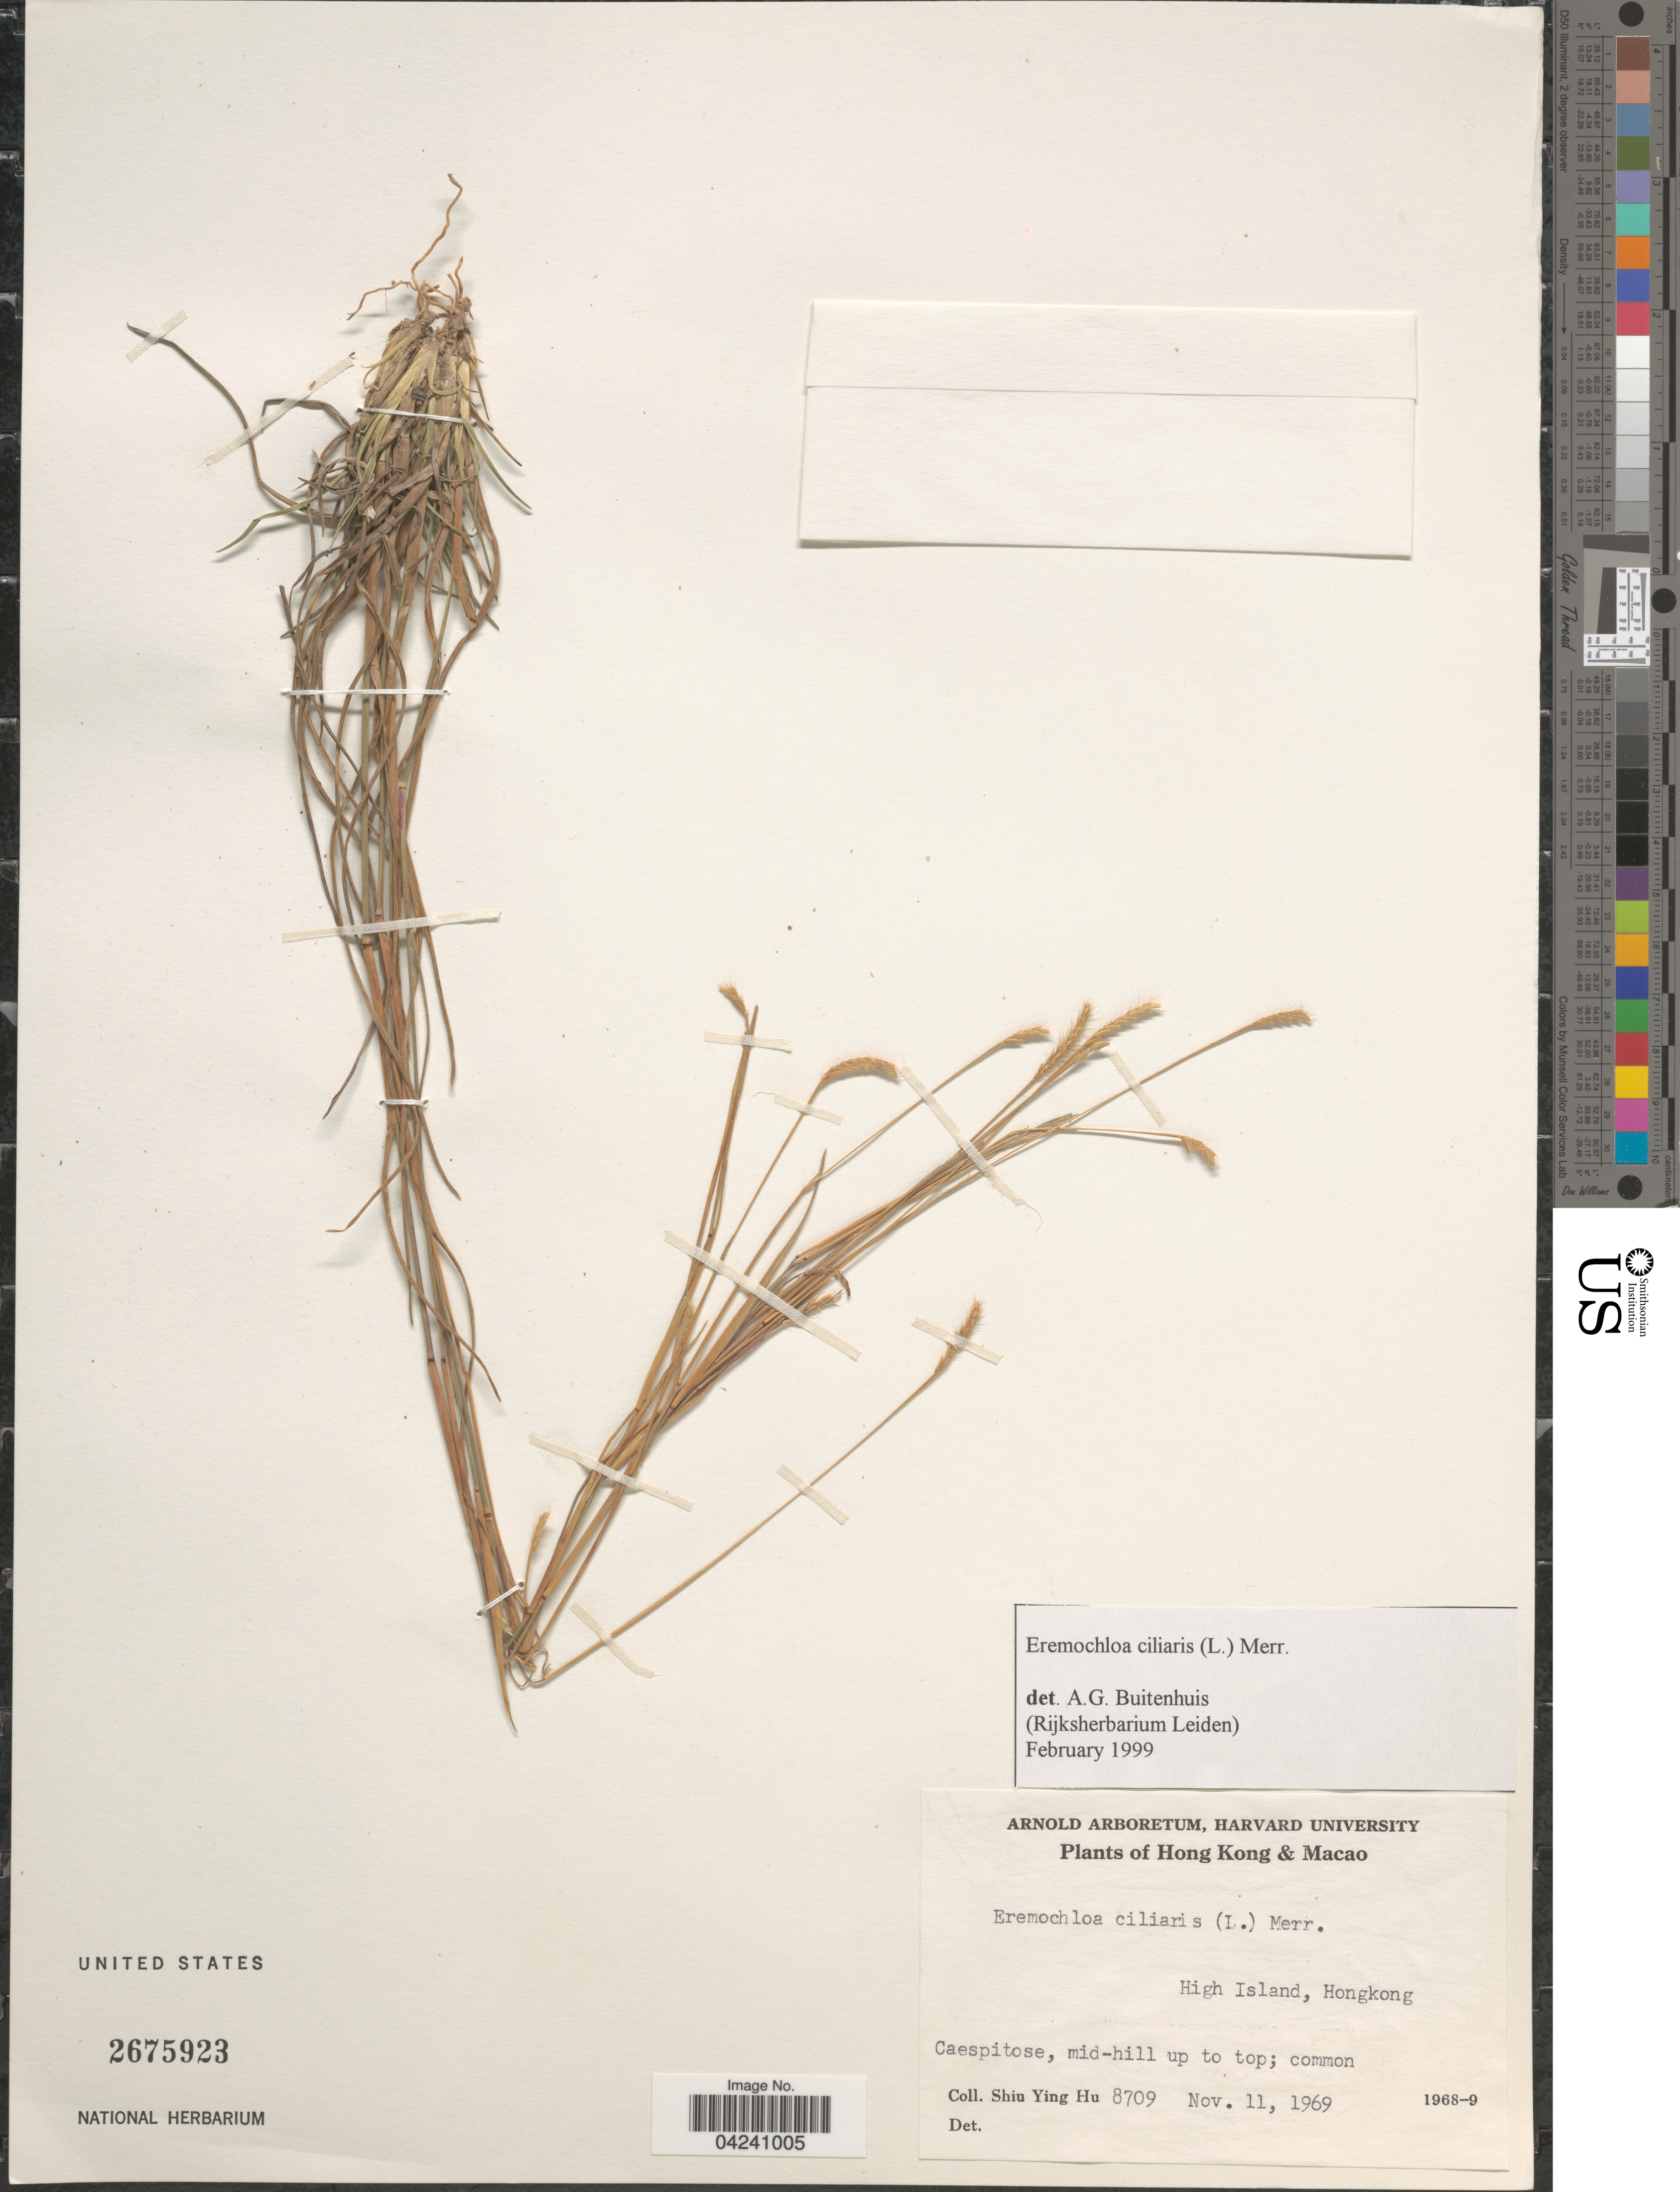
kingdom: Plantae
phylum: Tracheophyta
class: Liliopsida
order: Poales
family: Poaceae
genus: Eremochloa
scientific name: Eremochloa ciliaris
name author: (L.) Merr.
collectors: S. Y. Hu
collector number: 8709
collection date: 1969-11-11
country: China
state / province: Hong Kong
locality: Hong Kong & Macao. High Island, Hongkong.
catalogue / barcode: US 2675923